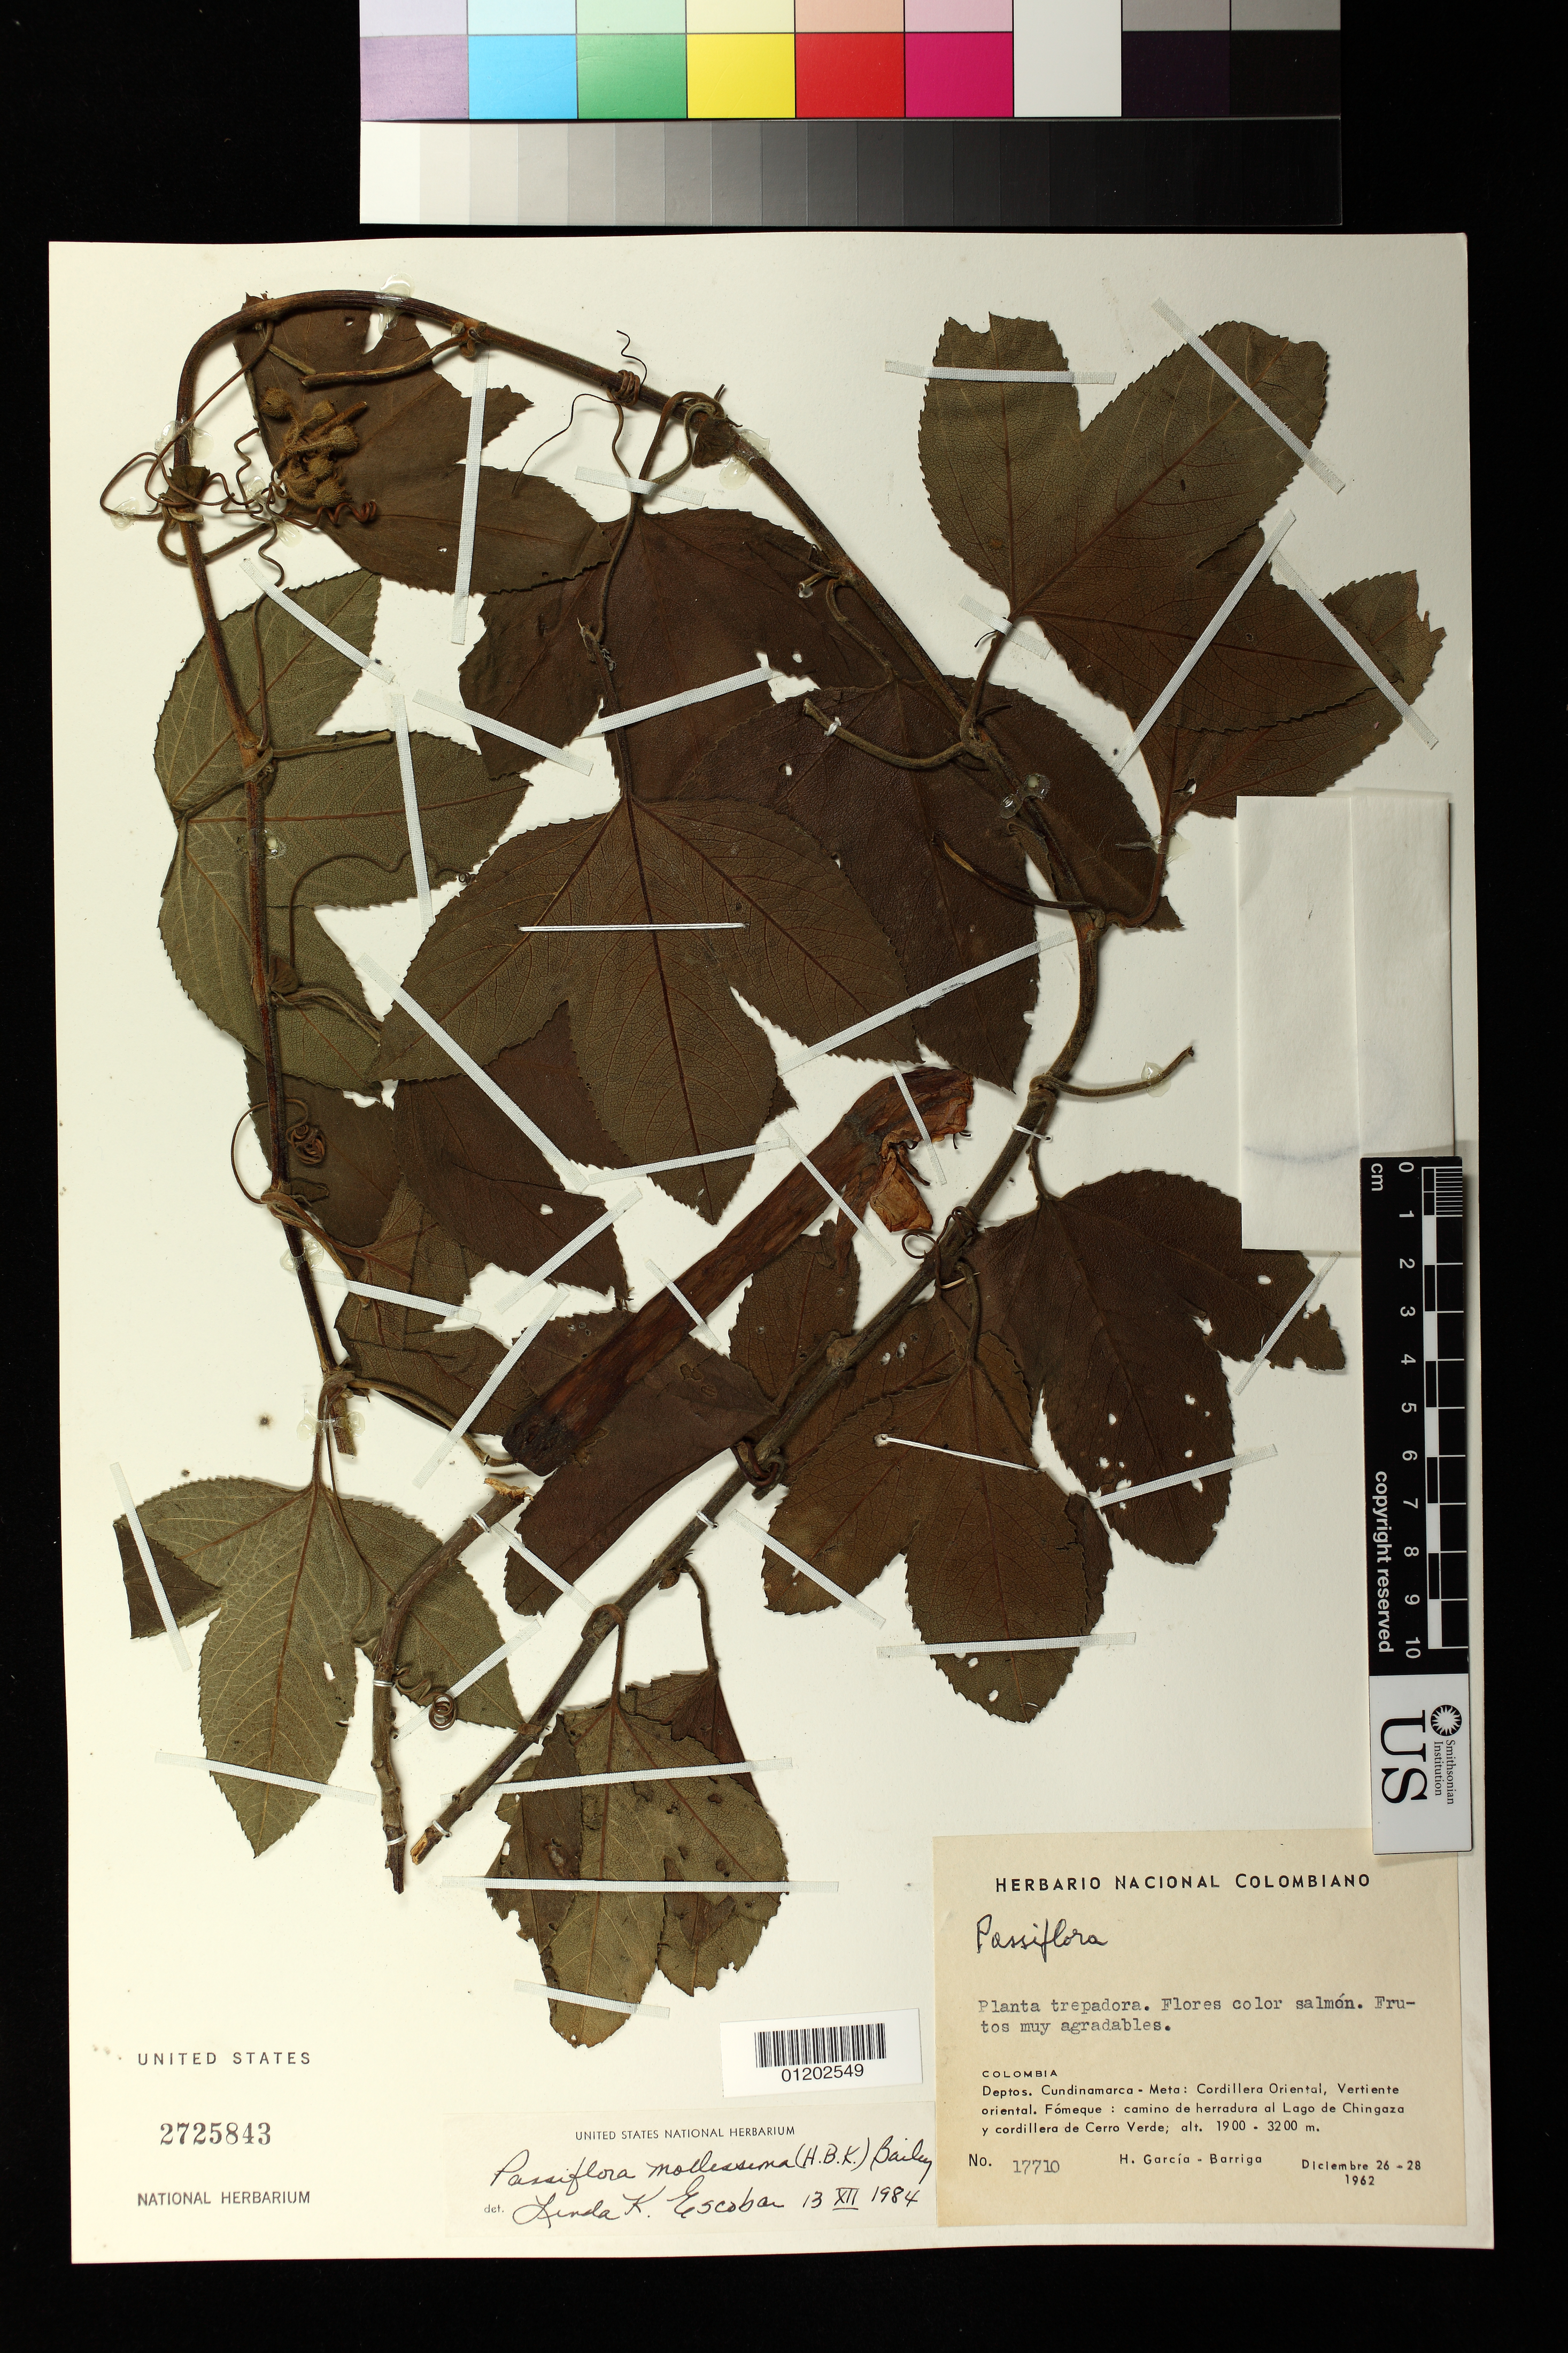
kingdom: Plantae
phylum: Tracheophyta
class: Magnoliopsida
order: Malpighiales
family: Passifloraceae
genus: Passiflora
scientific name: Passiflora mollissima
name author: (Kunth) L.H. Bailey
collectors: H. García Barriga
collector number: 17710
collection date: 1962-12-26/1962-12-28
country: Colombia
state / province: Cundinamarca / Meta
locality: Cordillera Oriental, eastern slope. Fomeque: bridle path; Lago de Chingaza and Mountains of Cerro Verde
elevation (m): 1900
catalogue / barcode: US 2725843